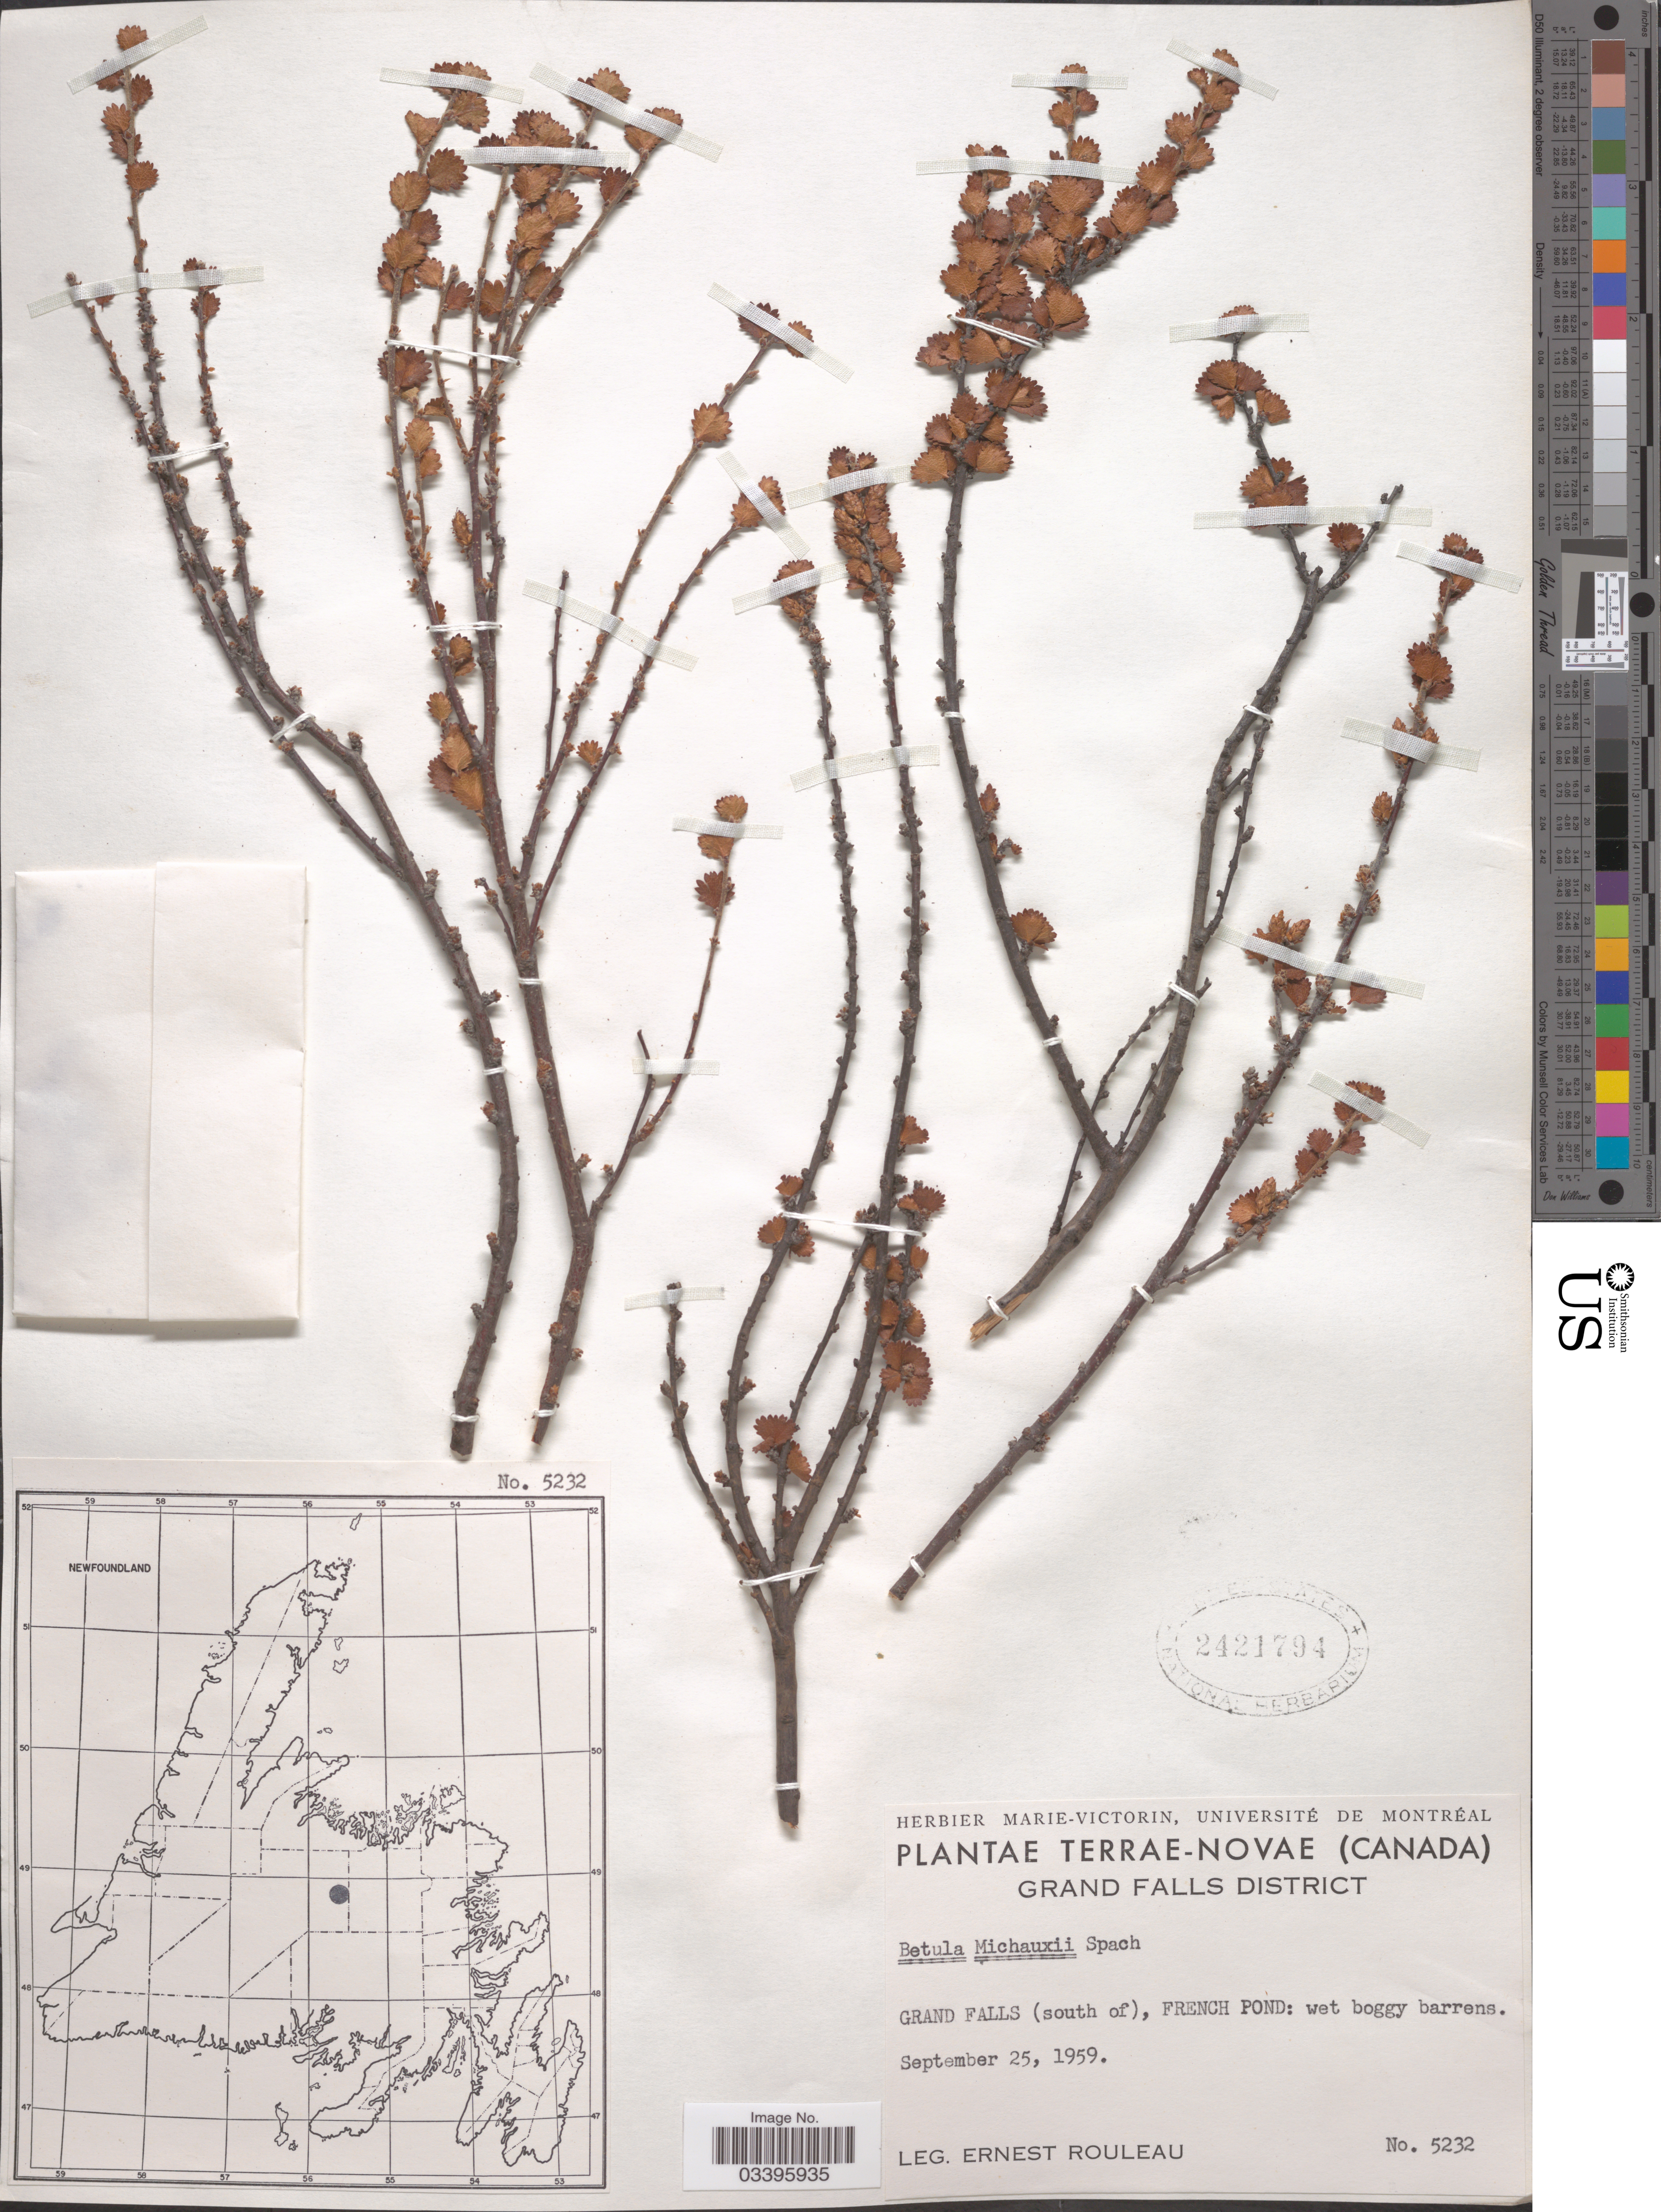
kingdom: Plantae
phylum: Tracheophyta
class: Magnoliopsida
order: Fagales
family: Betulaceae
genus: Betula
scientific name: Betula michauxii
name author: Spach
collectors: J. Rouleau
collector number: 5232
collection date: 1959-09-25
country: Canada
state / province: Newfoundland and Labrador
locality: Terrae-Novae. Grand Falls District. Grand Falls (south of), French Pond.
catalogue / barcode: US 2421794